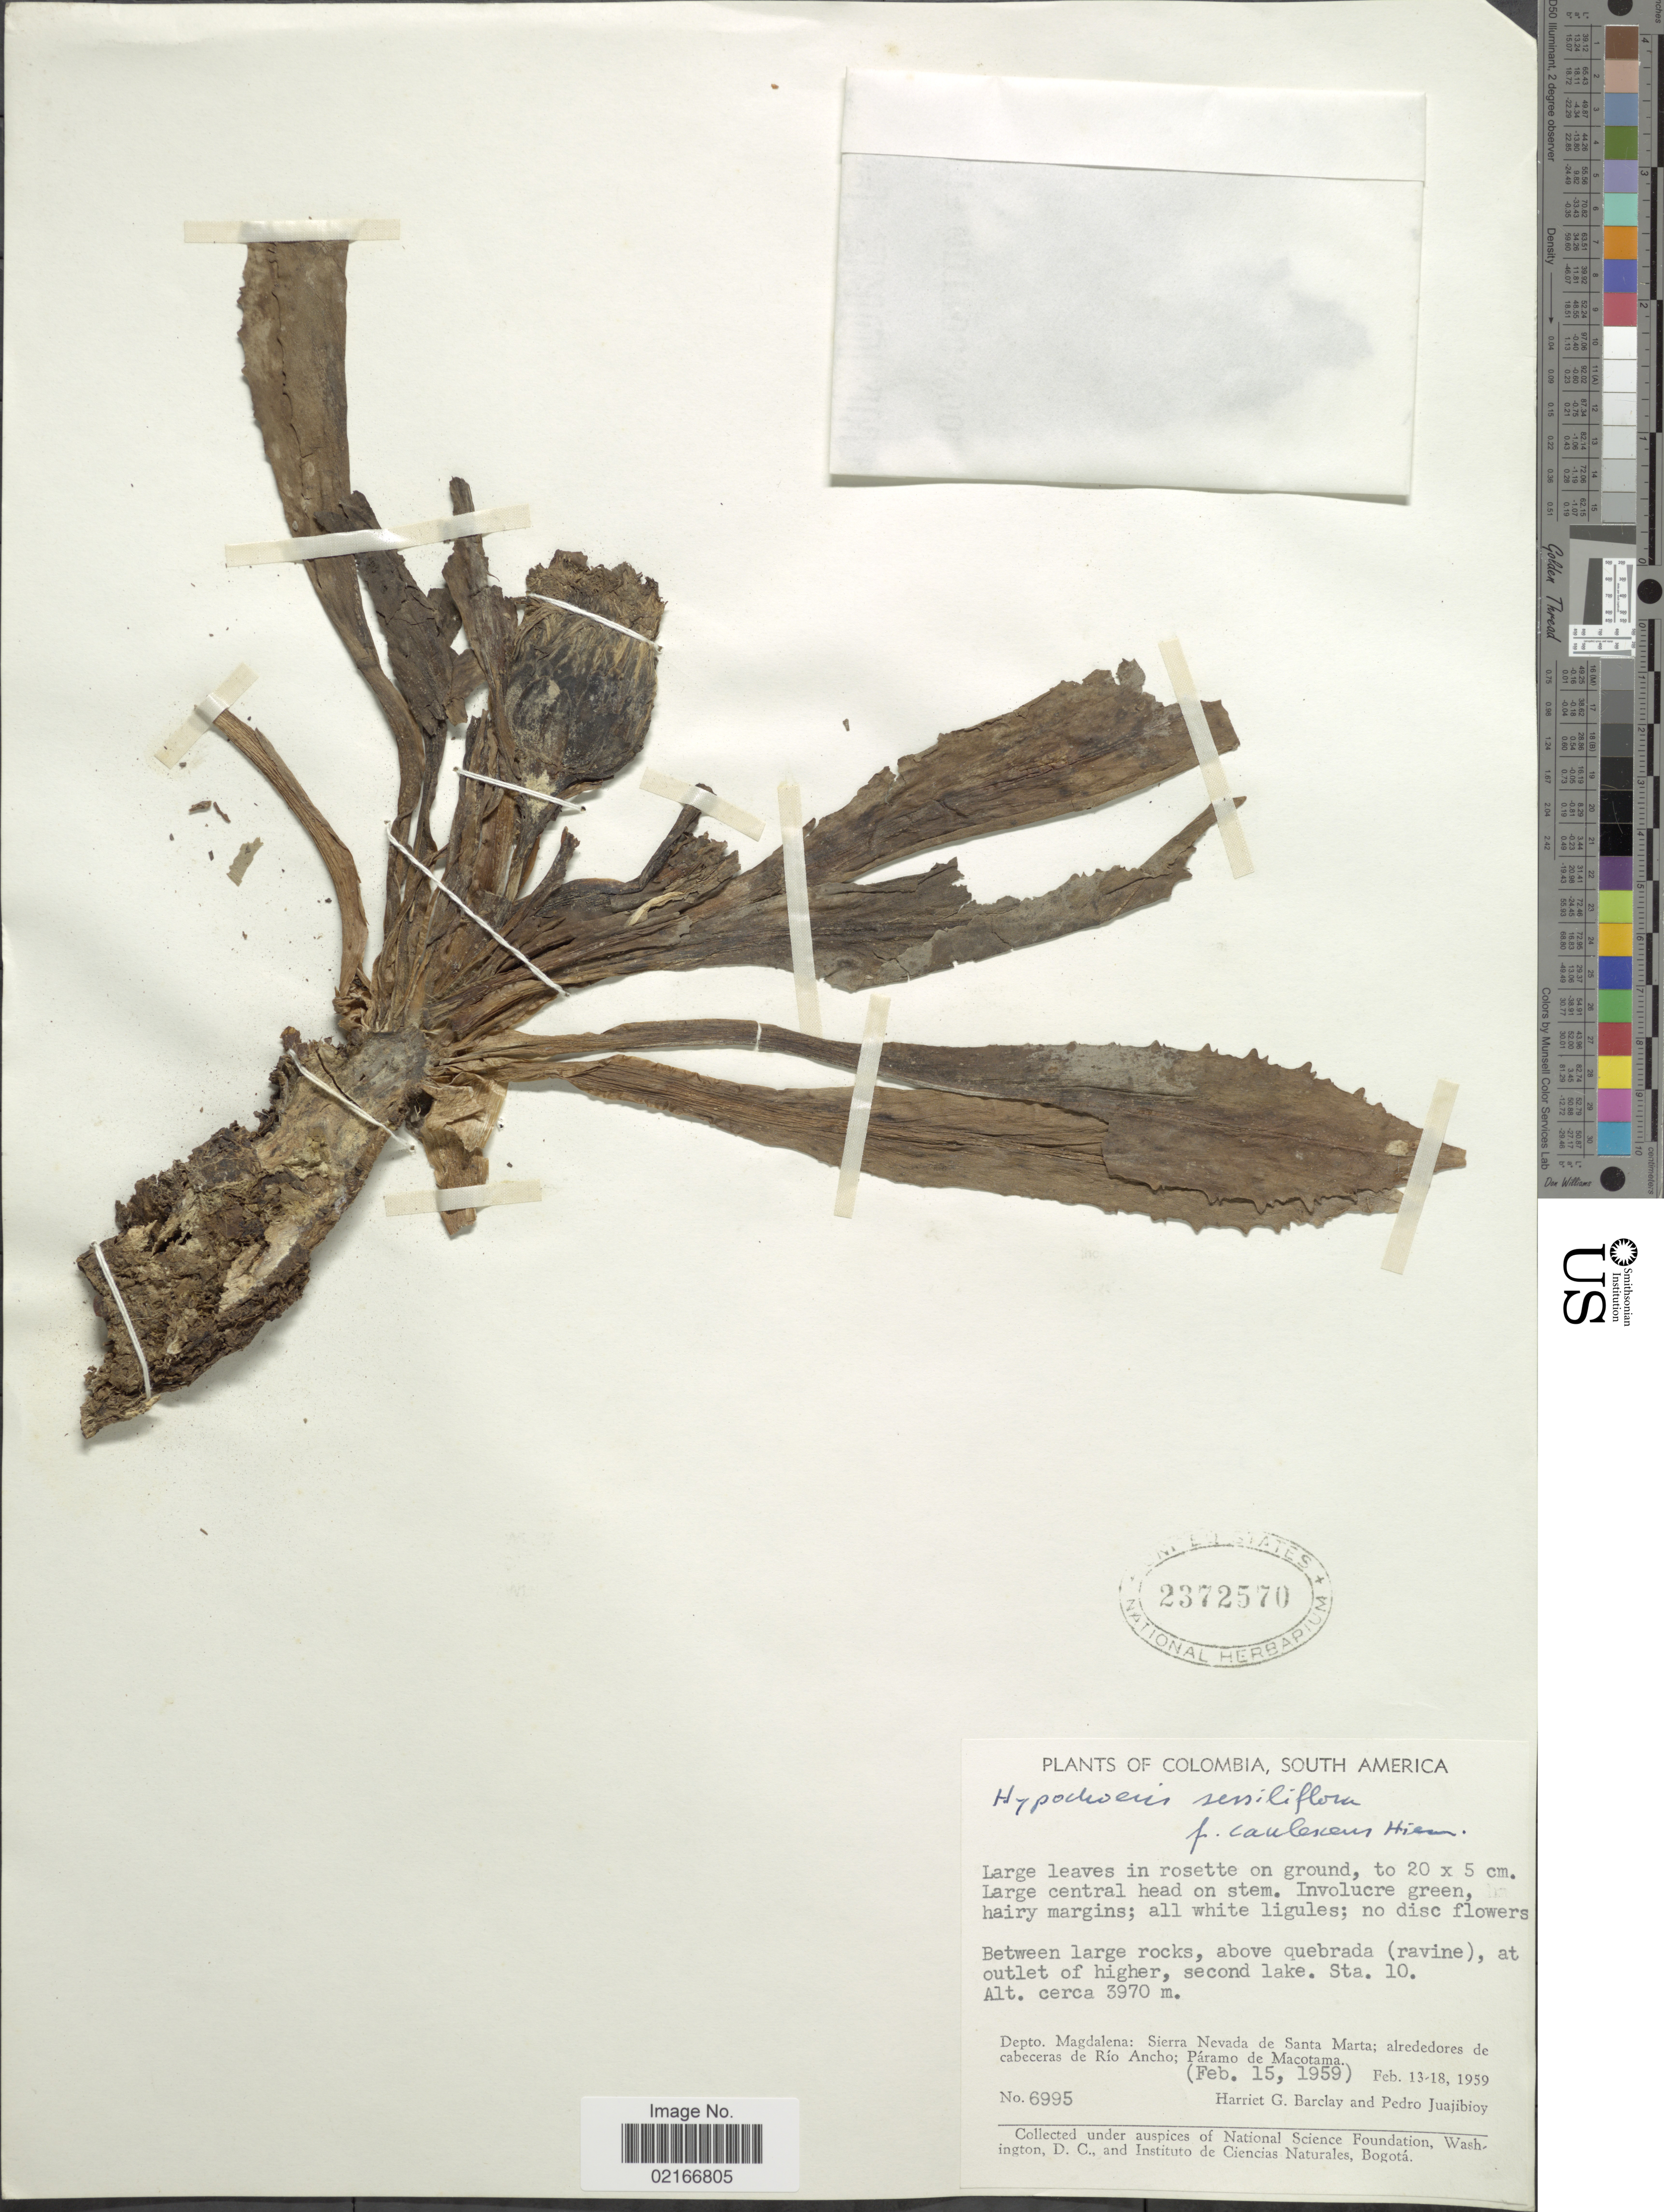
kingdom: Plantae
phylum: Tracheophyta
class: Magnoliopsida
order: Asterales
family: Asteraceae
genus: Hypochaeris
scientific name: Hypochaeris sessiliflora f. caulescens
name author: Hieron.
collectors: H. G. Barclay & P. Juajibioy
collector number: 6995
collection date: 1959-02-15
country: Colombia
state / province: Magdalena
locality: Sierra Nevada de Santa Martal alrededores de cabeceras de Río Ancho; Páramo de Macotama. at outlet of higher, second lake. Sta. 10.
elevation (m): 3970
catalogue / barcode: US 2372570